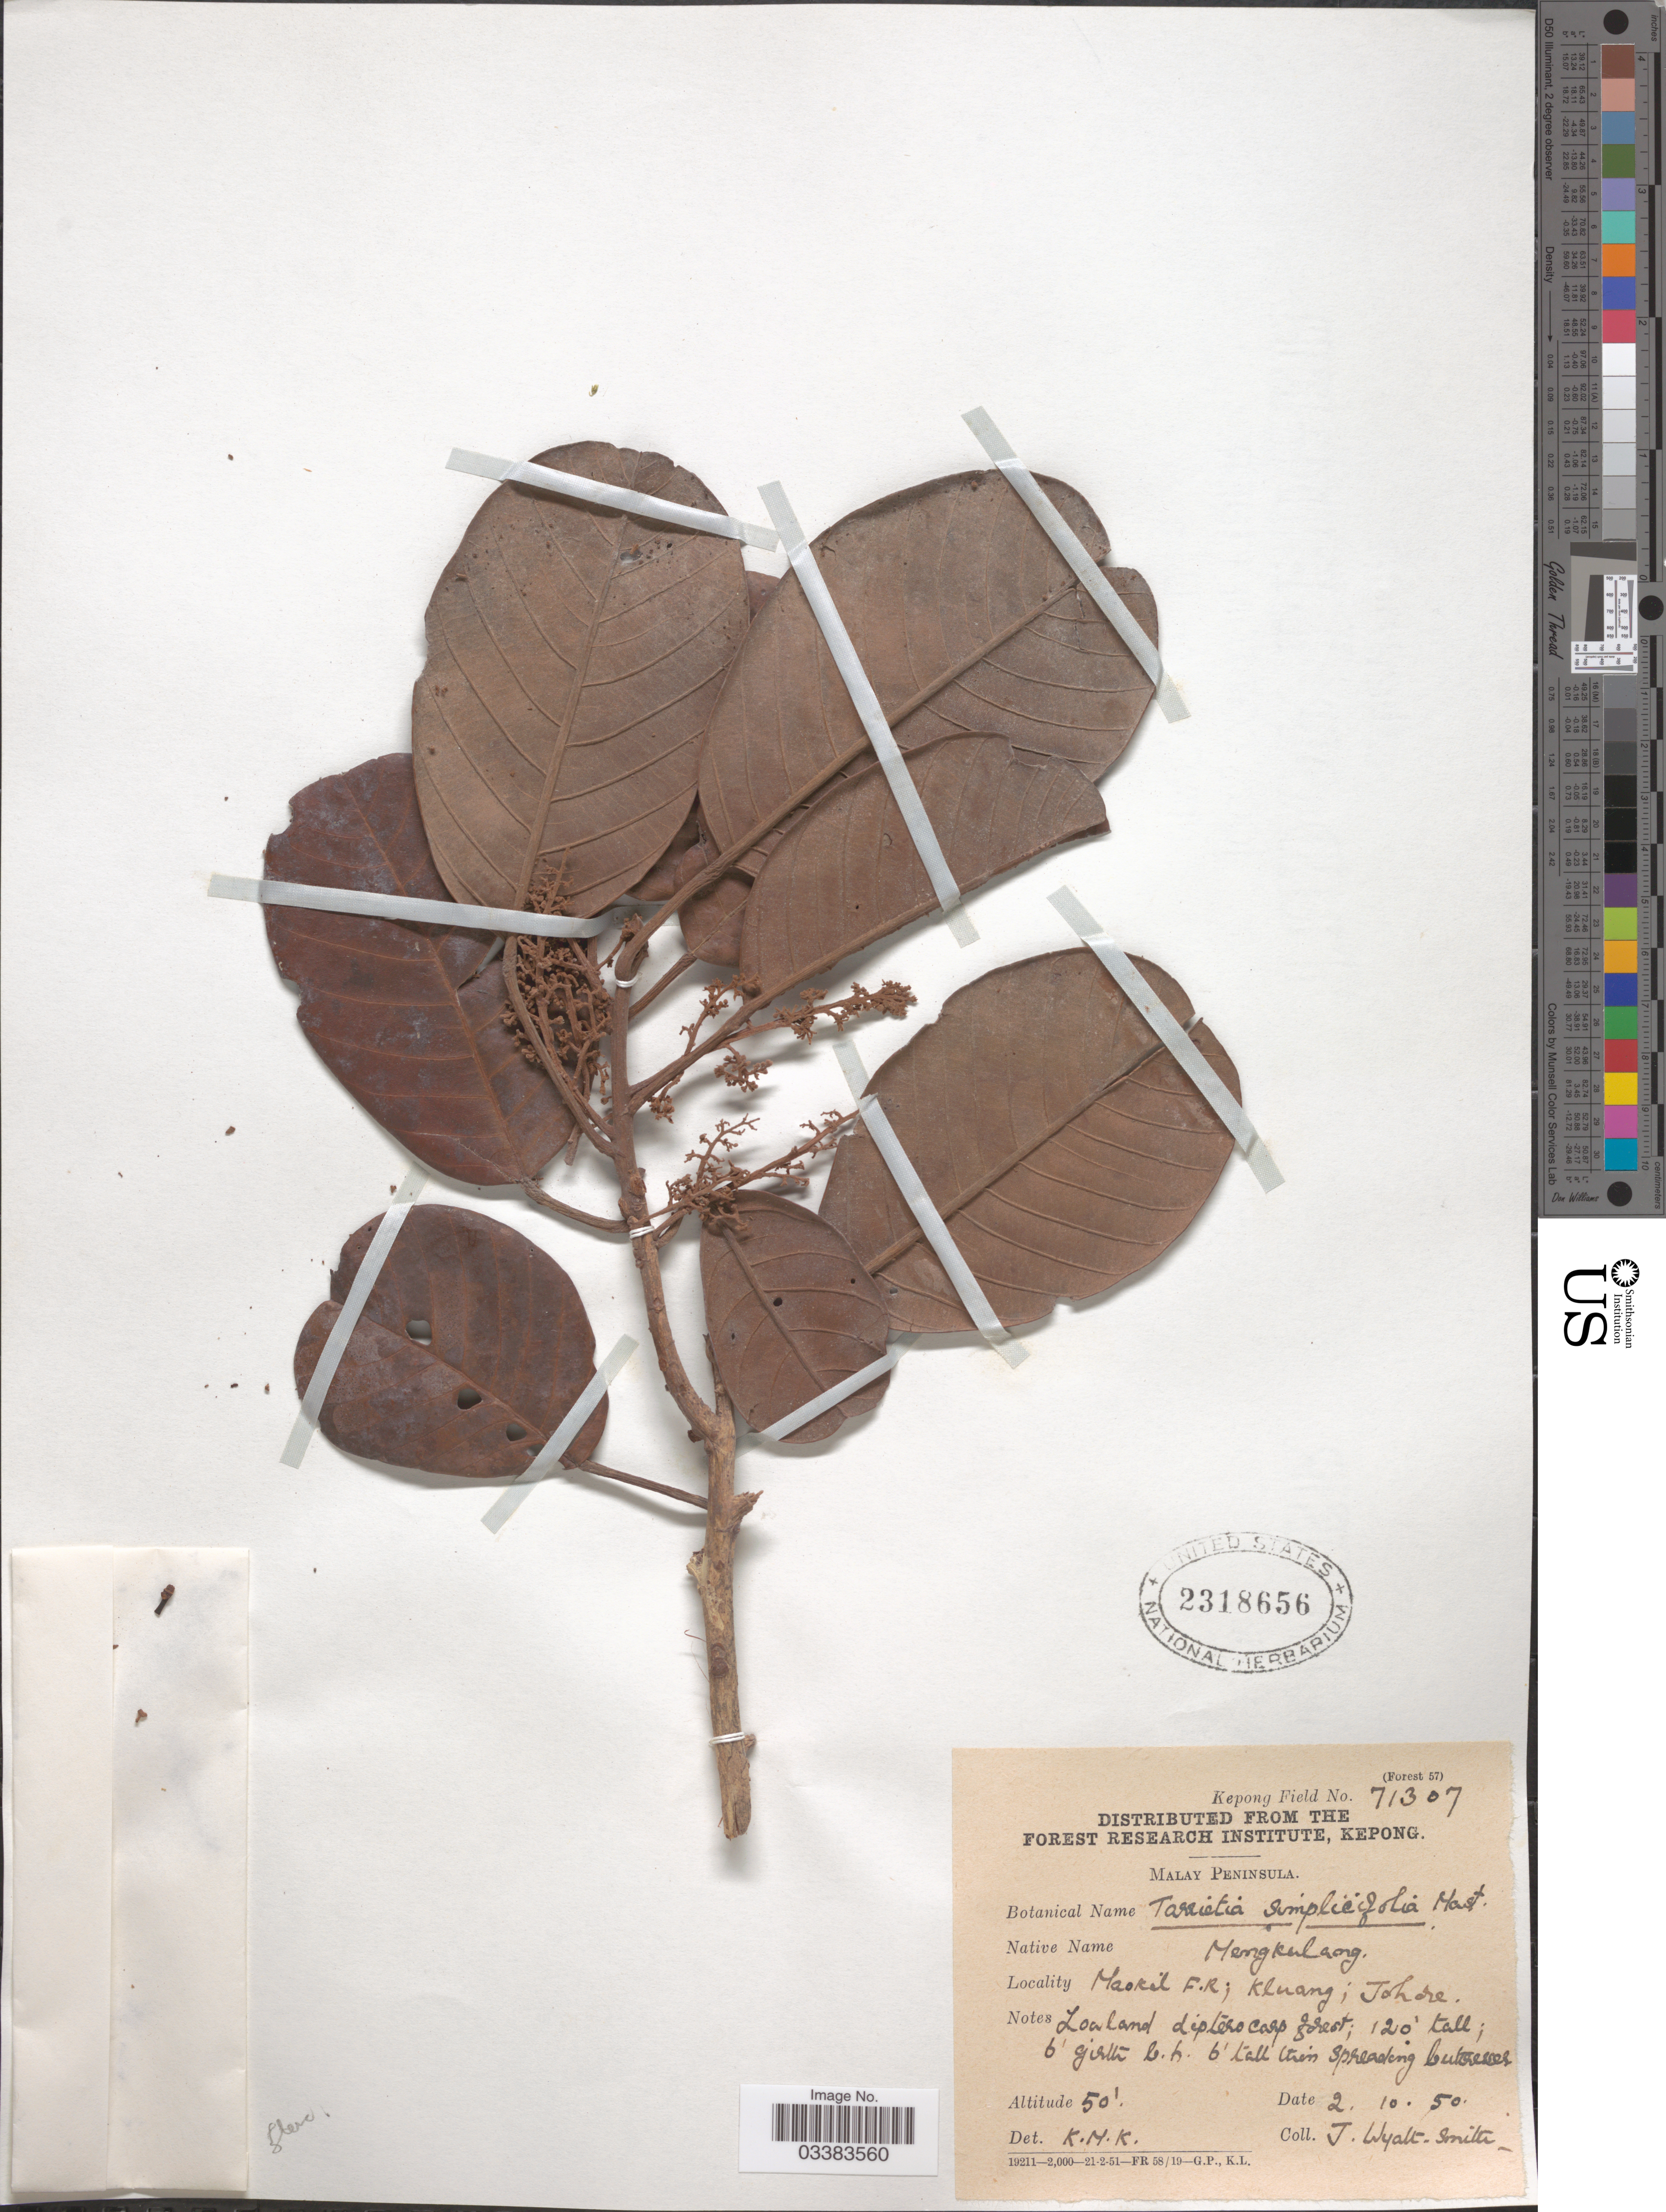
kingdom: Plantae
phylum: Tracheophyta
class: Magnoliopsida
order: Malvales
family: Malvaceae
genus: Heritiera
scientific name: Heritiera simplicifolia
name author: (Mast.) Kosterm.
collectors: J. Wyatt-Smith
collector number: Kepong Field 71307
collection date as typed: Transcribed d/m/y: 2/10/50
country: Malaysia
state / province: Johor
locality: Malay Peninsula. Maokil F. R.; Kluang; Johore.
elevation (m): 15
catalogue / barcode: US 2318656